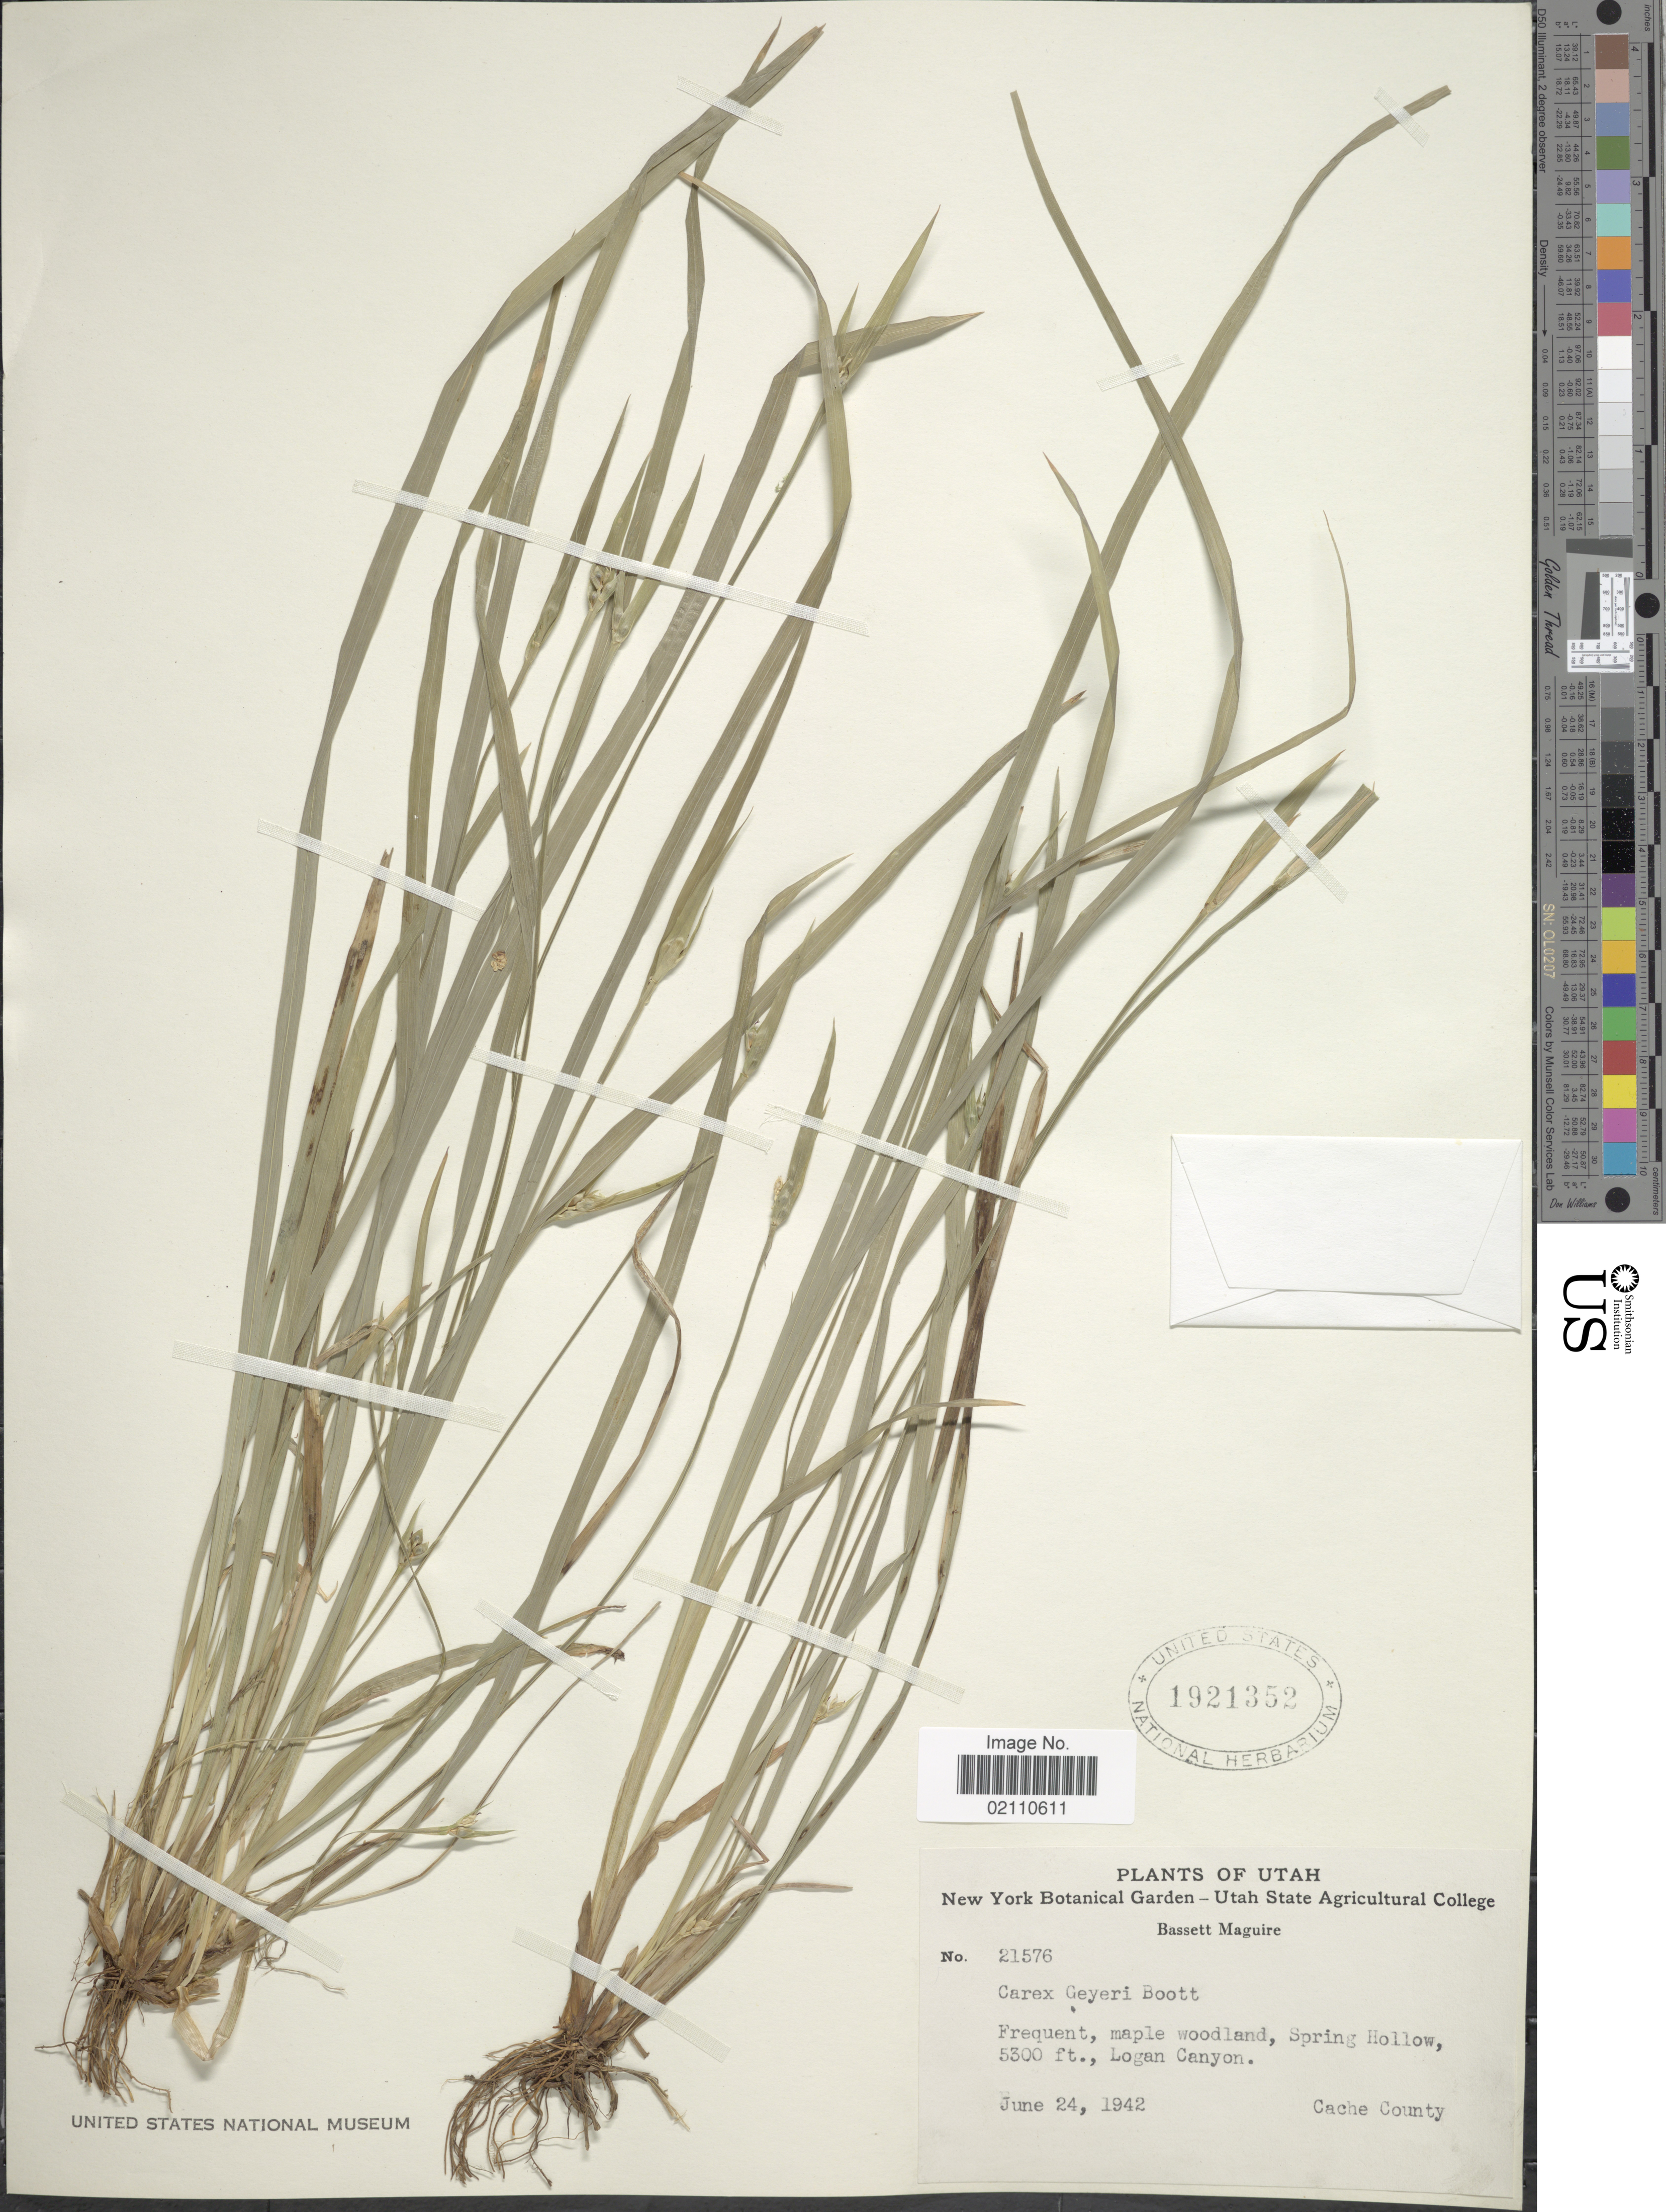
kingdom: Plantae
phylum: Tracheophyta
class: Liliopsida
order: Poales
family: Cyperaceae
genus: Carex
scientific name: Carex geyeri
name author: Boott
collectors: B. Maguire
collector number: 21576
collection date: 1942-06-24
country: United States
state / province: Utah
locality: Spring Hollow, Logan Canyon, Cache County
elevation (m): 1615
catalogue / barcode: US 1921352